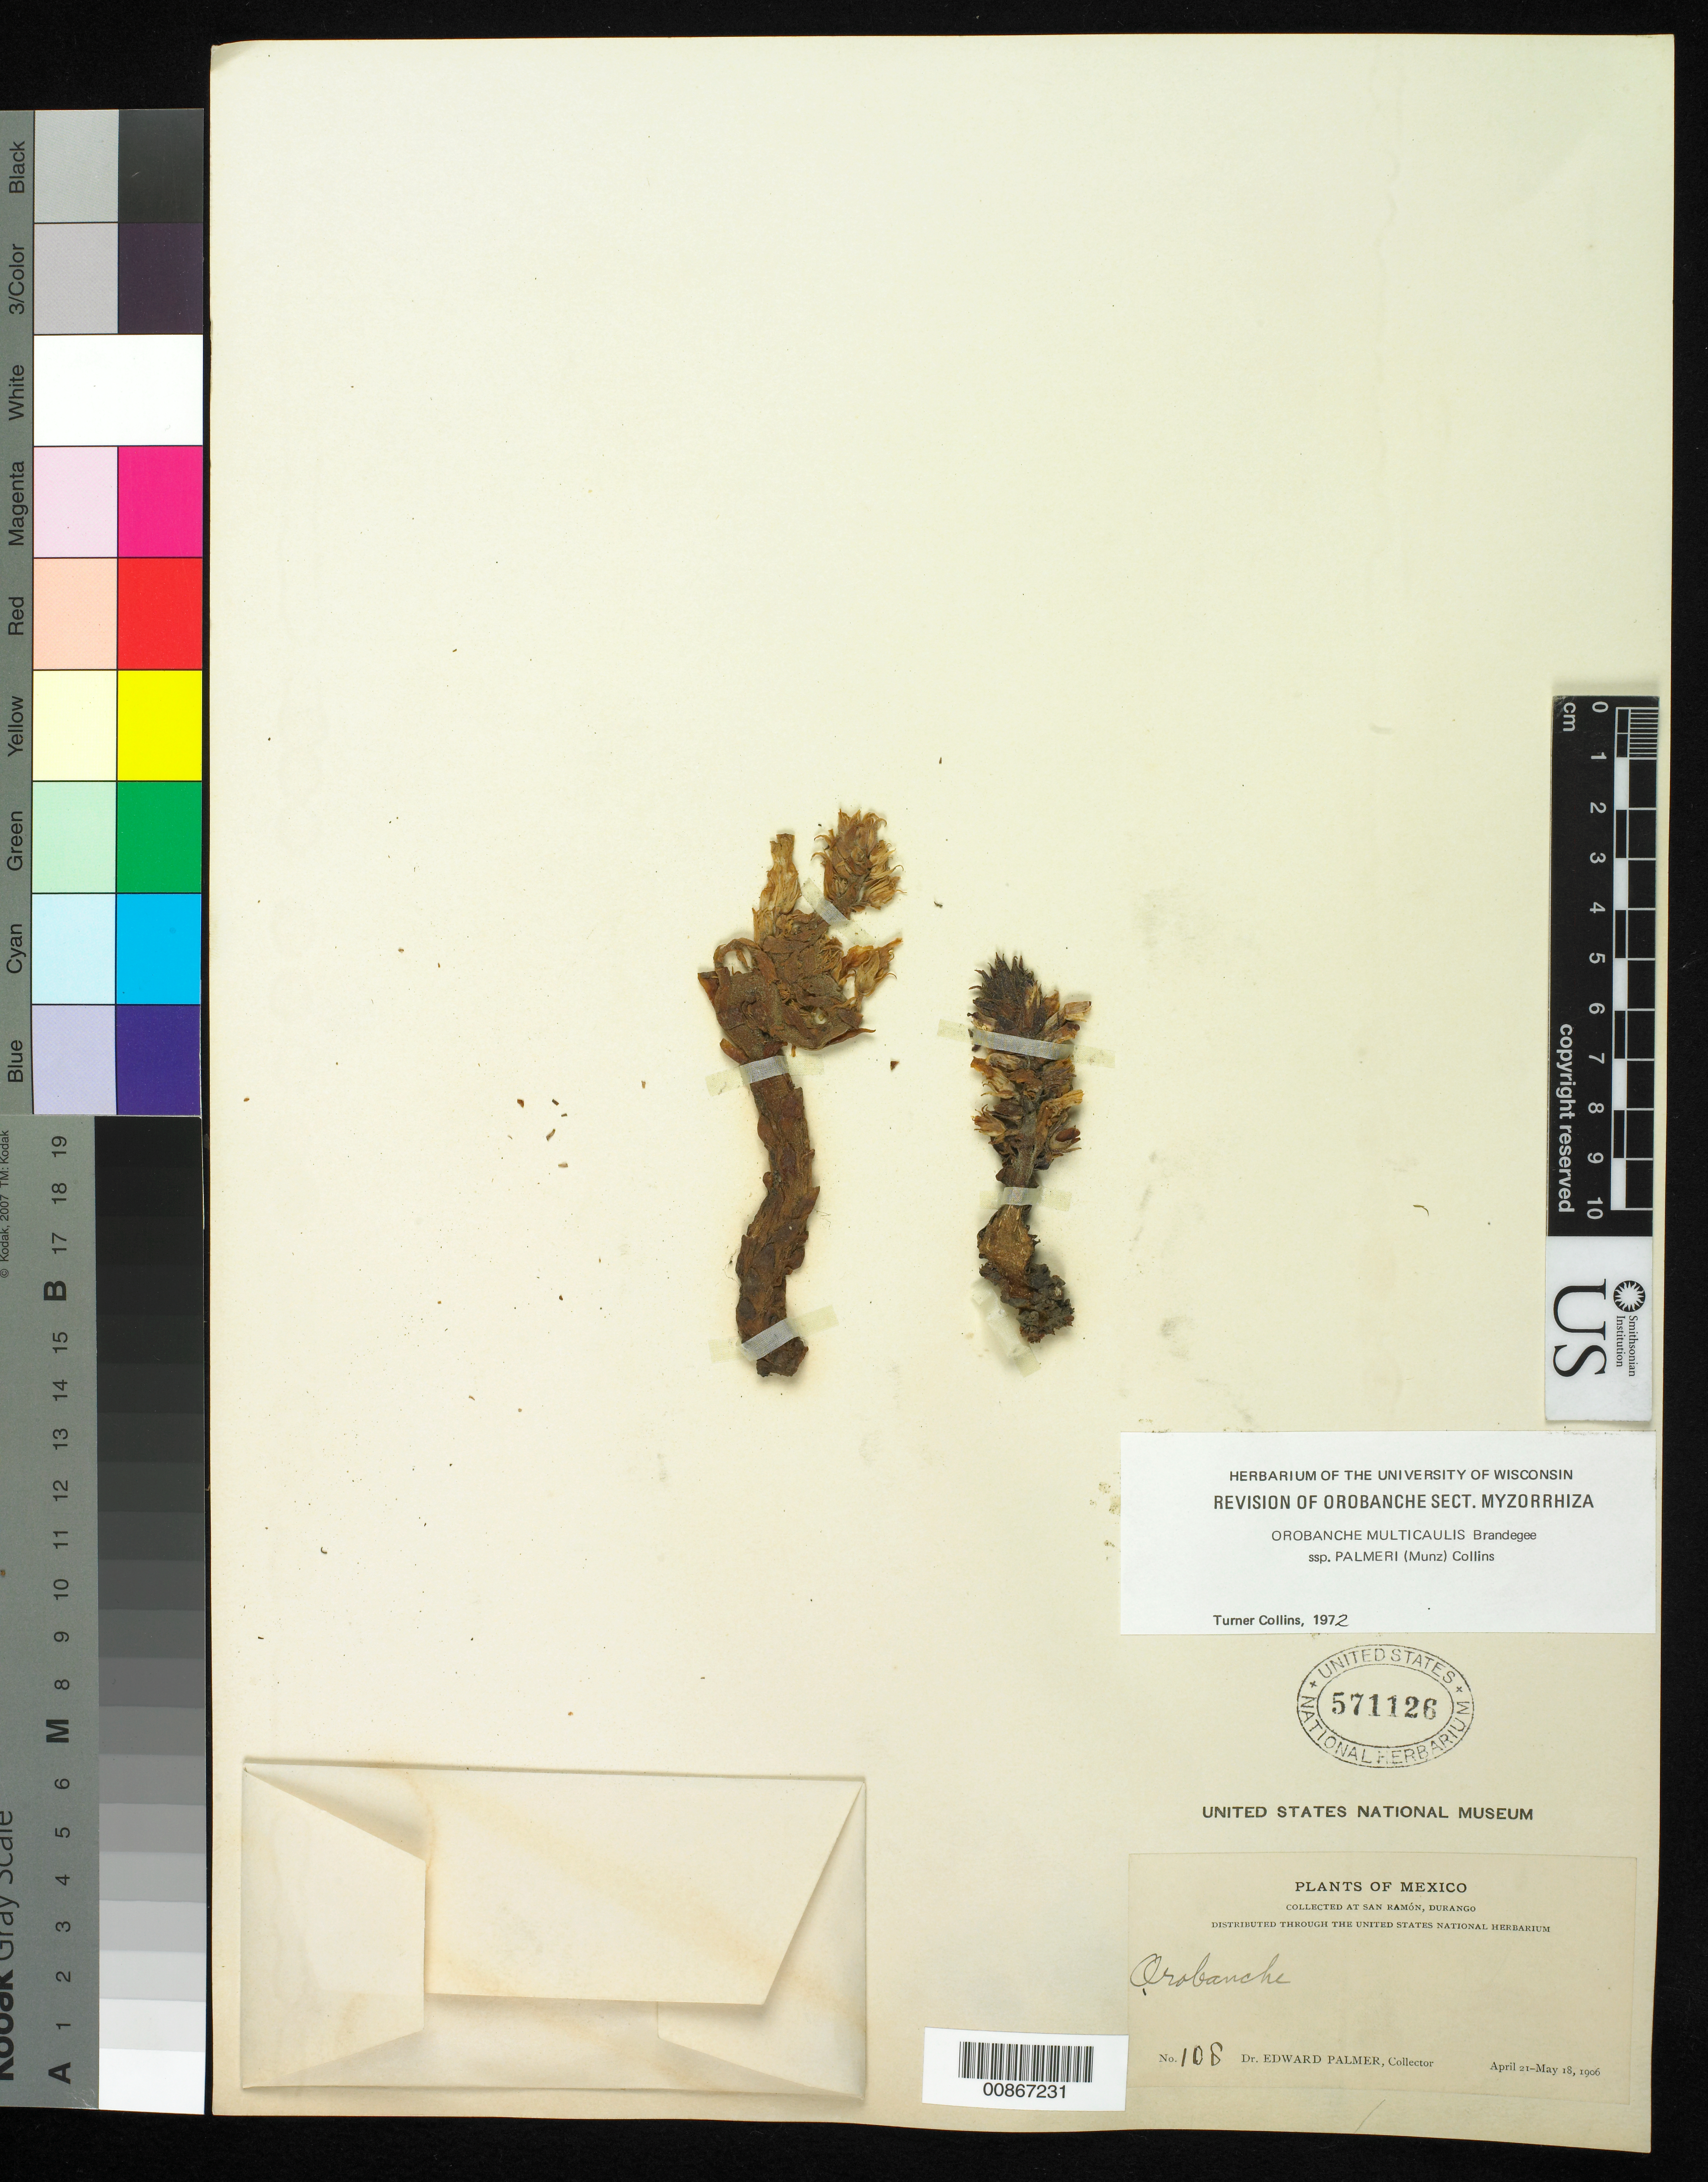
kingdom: Plantae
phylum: Tracheophyta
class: Magnoliopsida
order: Lamiales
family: Orobanchaceae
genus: Orobanche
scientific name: Orobanche multicaulis subsp. palmeri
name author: (Munz) L.T. Collins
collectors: E. Palmer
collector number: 108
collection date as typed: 21 Apr 1906 to 18 May 1906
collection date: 1906-04-21/1906-05-18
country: Mexico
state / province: Durango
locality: San Ramón, Durango.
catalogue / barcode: US 571126